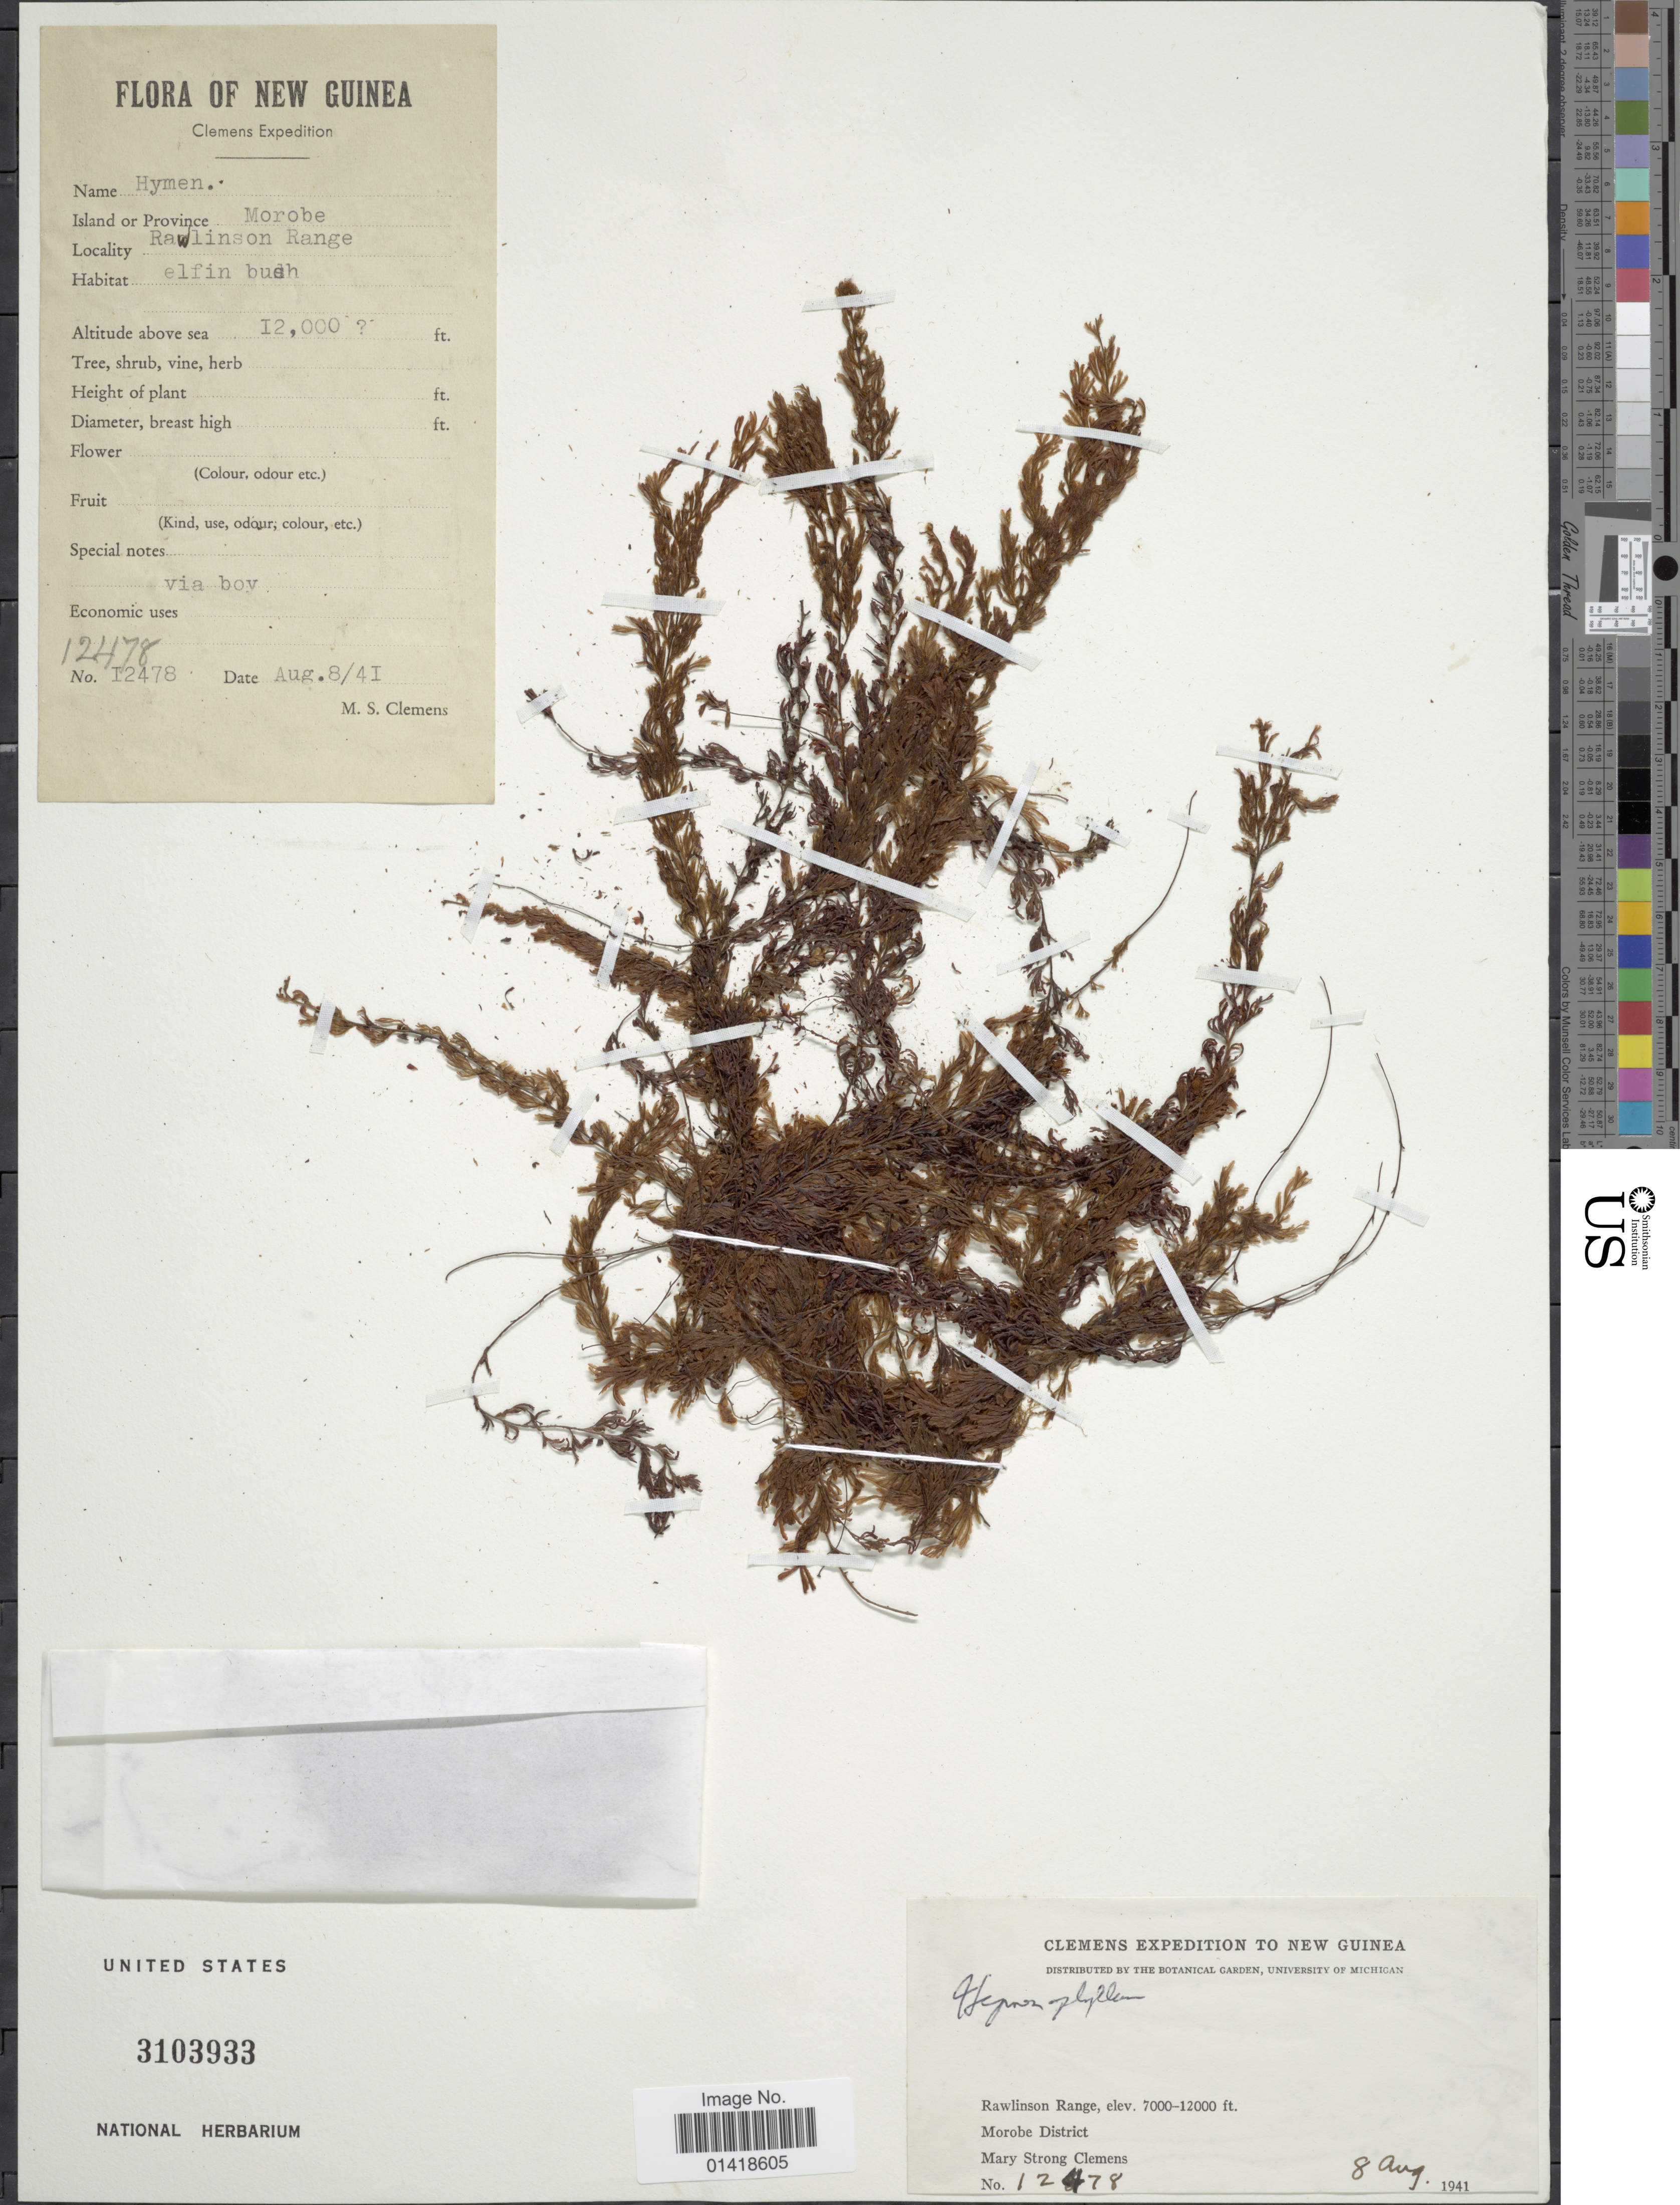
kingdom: Plantae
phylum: Tracheophyta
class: Polypodiopsida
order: Hymenophyllales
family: Hymenophyllaceae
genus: Hymenophyllum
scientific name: Hymenophyllum sp.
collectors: M. S. Clemens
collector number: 12478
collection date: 1941-08-08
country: Papua New Guinea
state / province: Morobe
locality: New Guinea. Rawlinson Range. Morobe District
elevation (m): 2134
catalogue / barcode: US 3103933